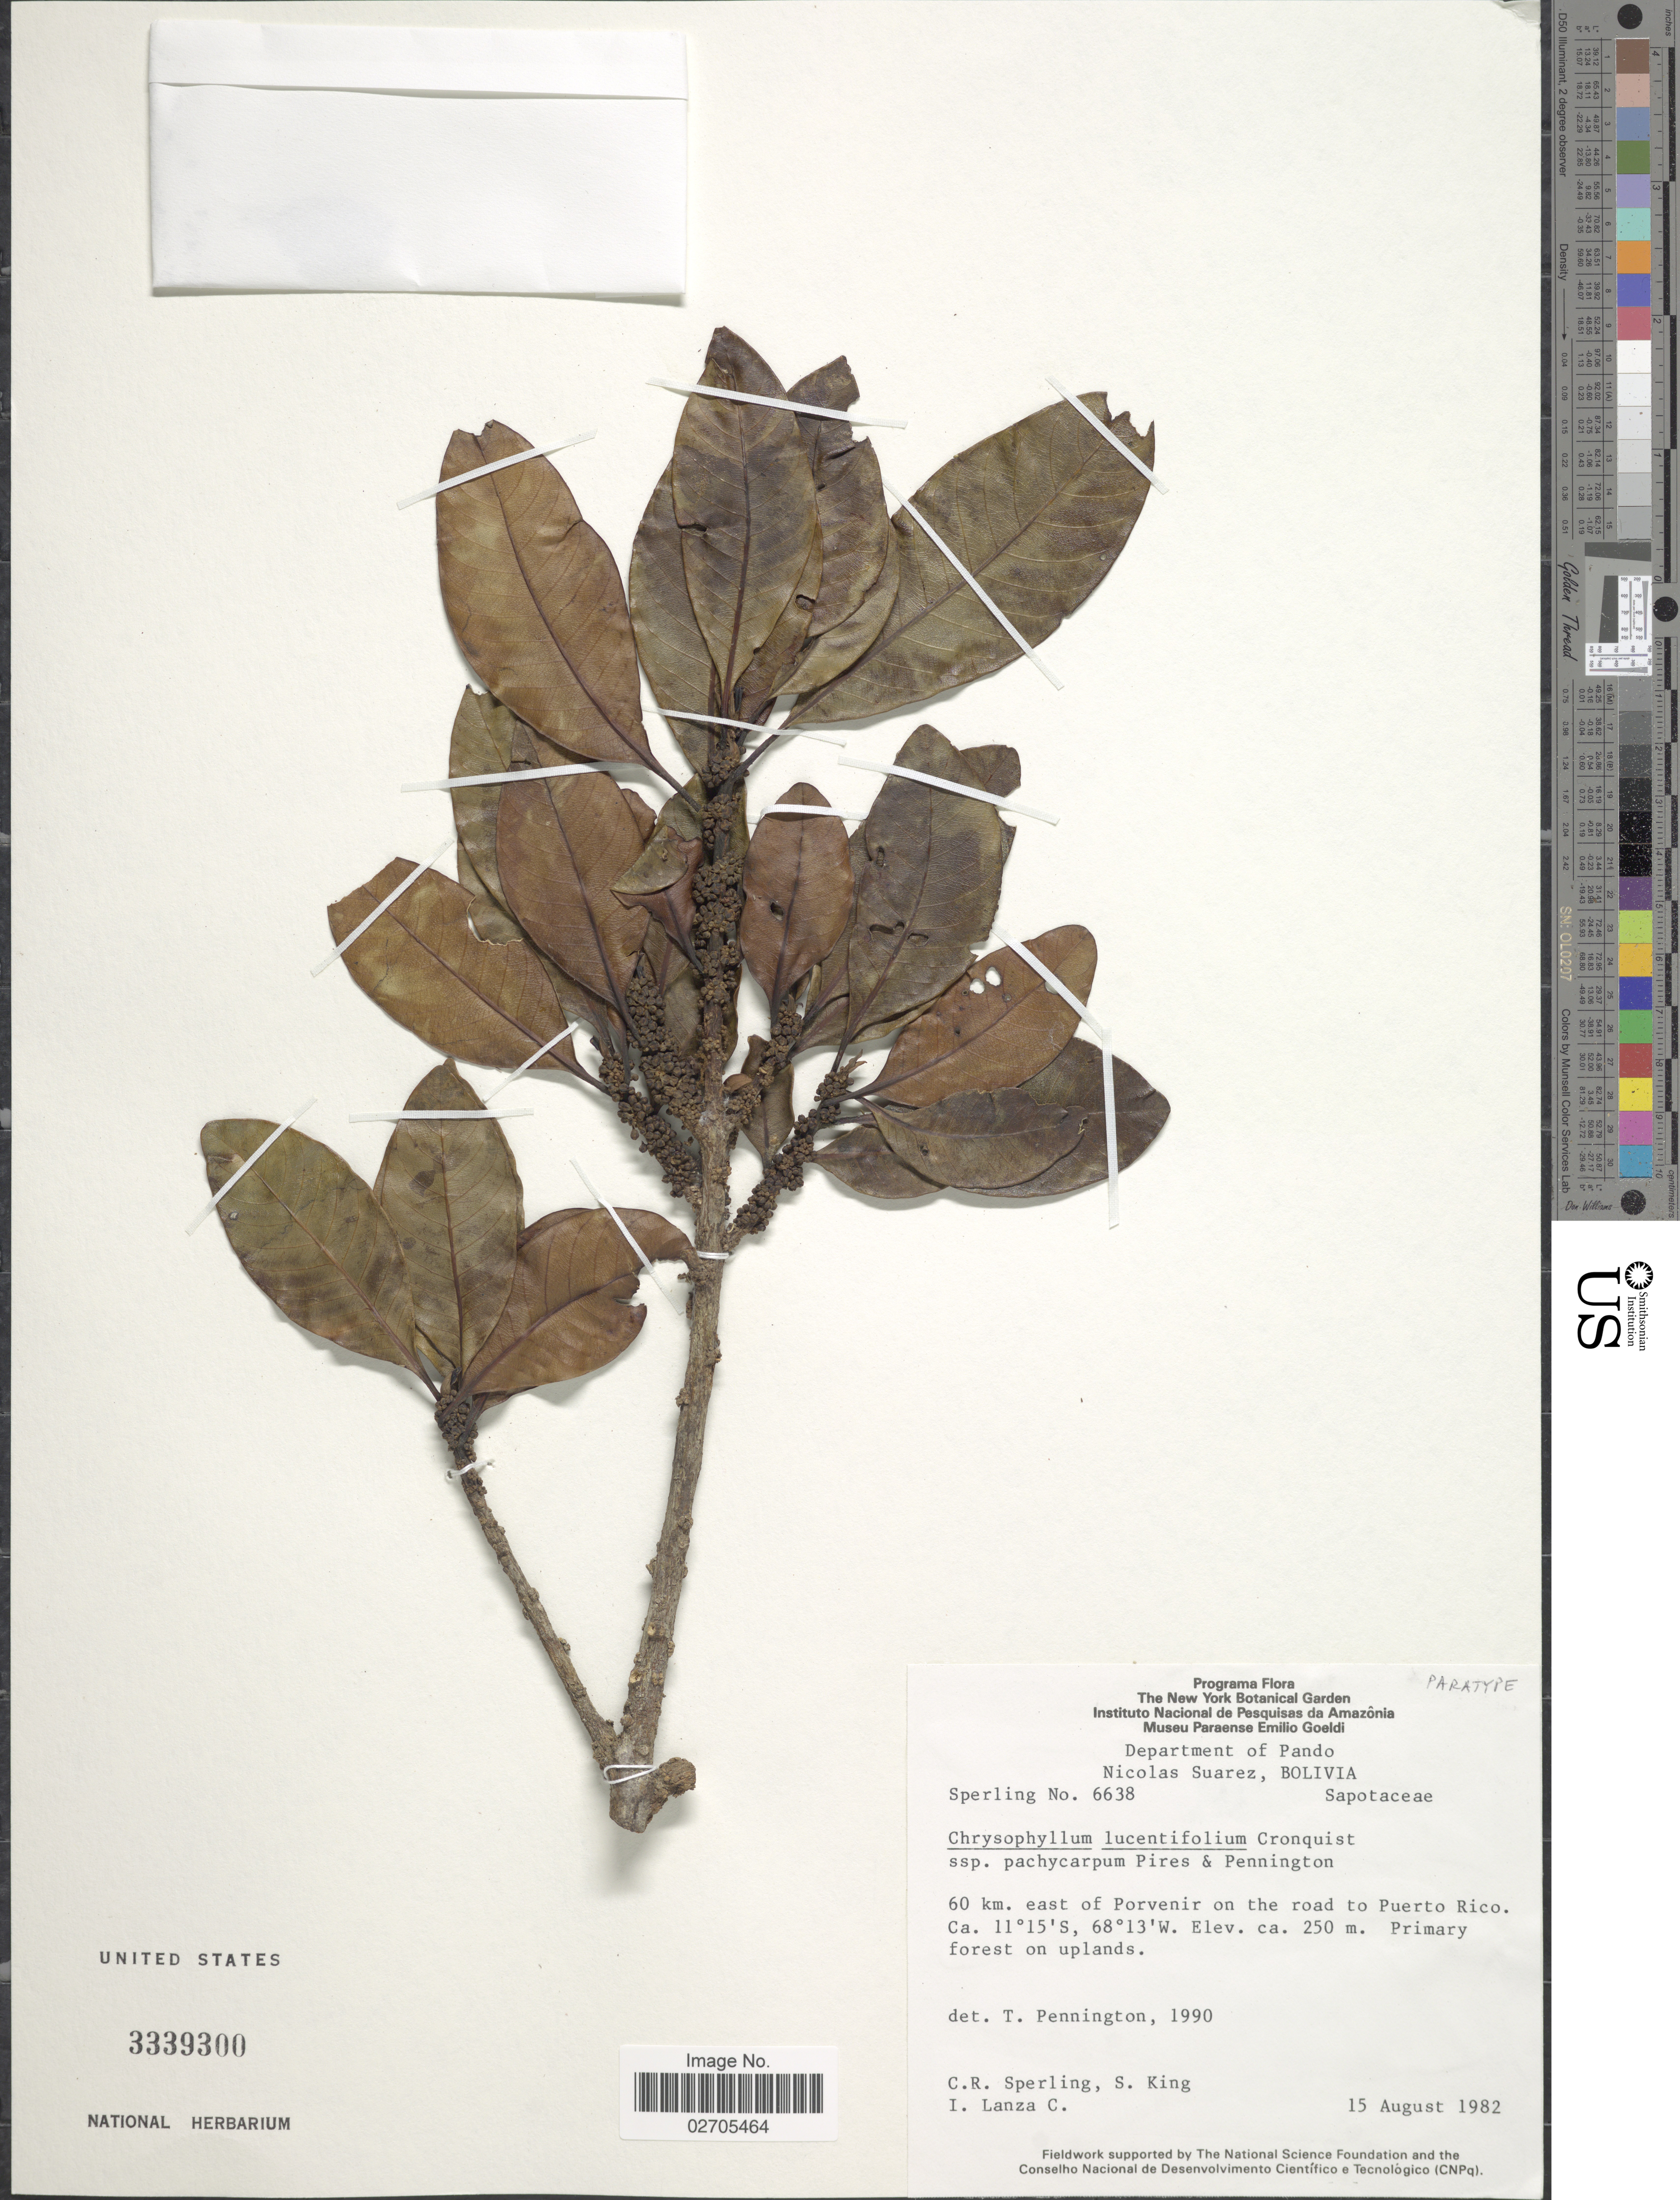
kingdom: Plantae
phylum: Tracheophyta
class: Magnoliopsida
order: Ericales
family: Sapotaceae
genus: Chrysophyllum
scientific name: Chrysophyllum lucentifolium subsp. pachycarpum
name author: Pires & T.D. Penn.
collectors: C. R. Sperling, S. King & I. Lanza C.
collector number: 6638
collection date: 1982-08-15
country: Bolivia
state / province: Pando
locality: Department of Pando, Nicolas Suarez, 60 km east of Porvenir on the road to Puerto Rico.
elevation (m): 250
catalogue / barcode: US 3339300